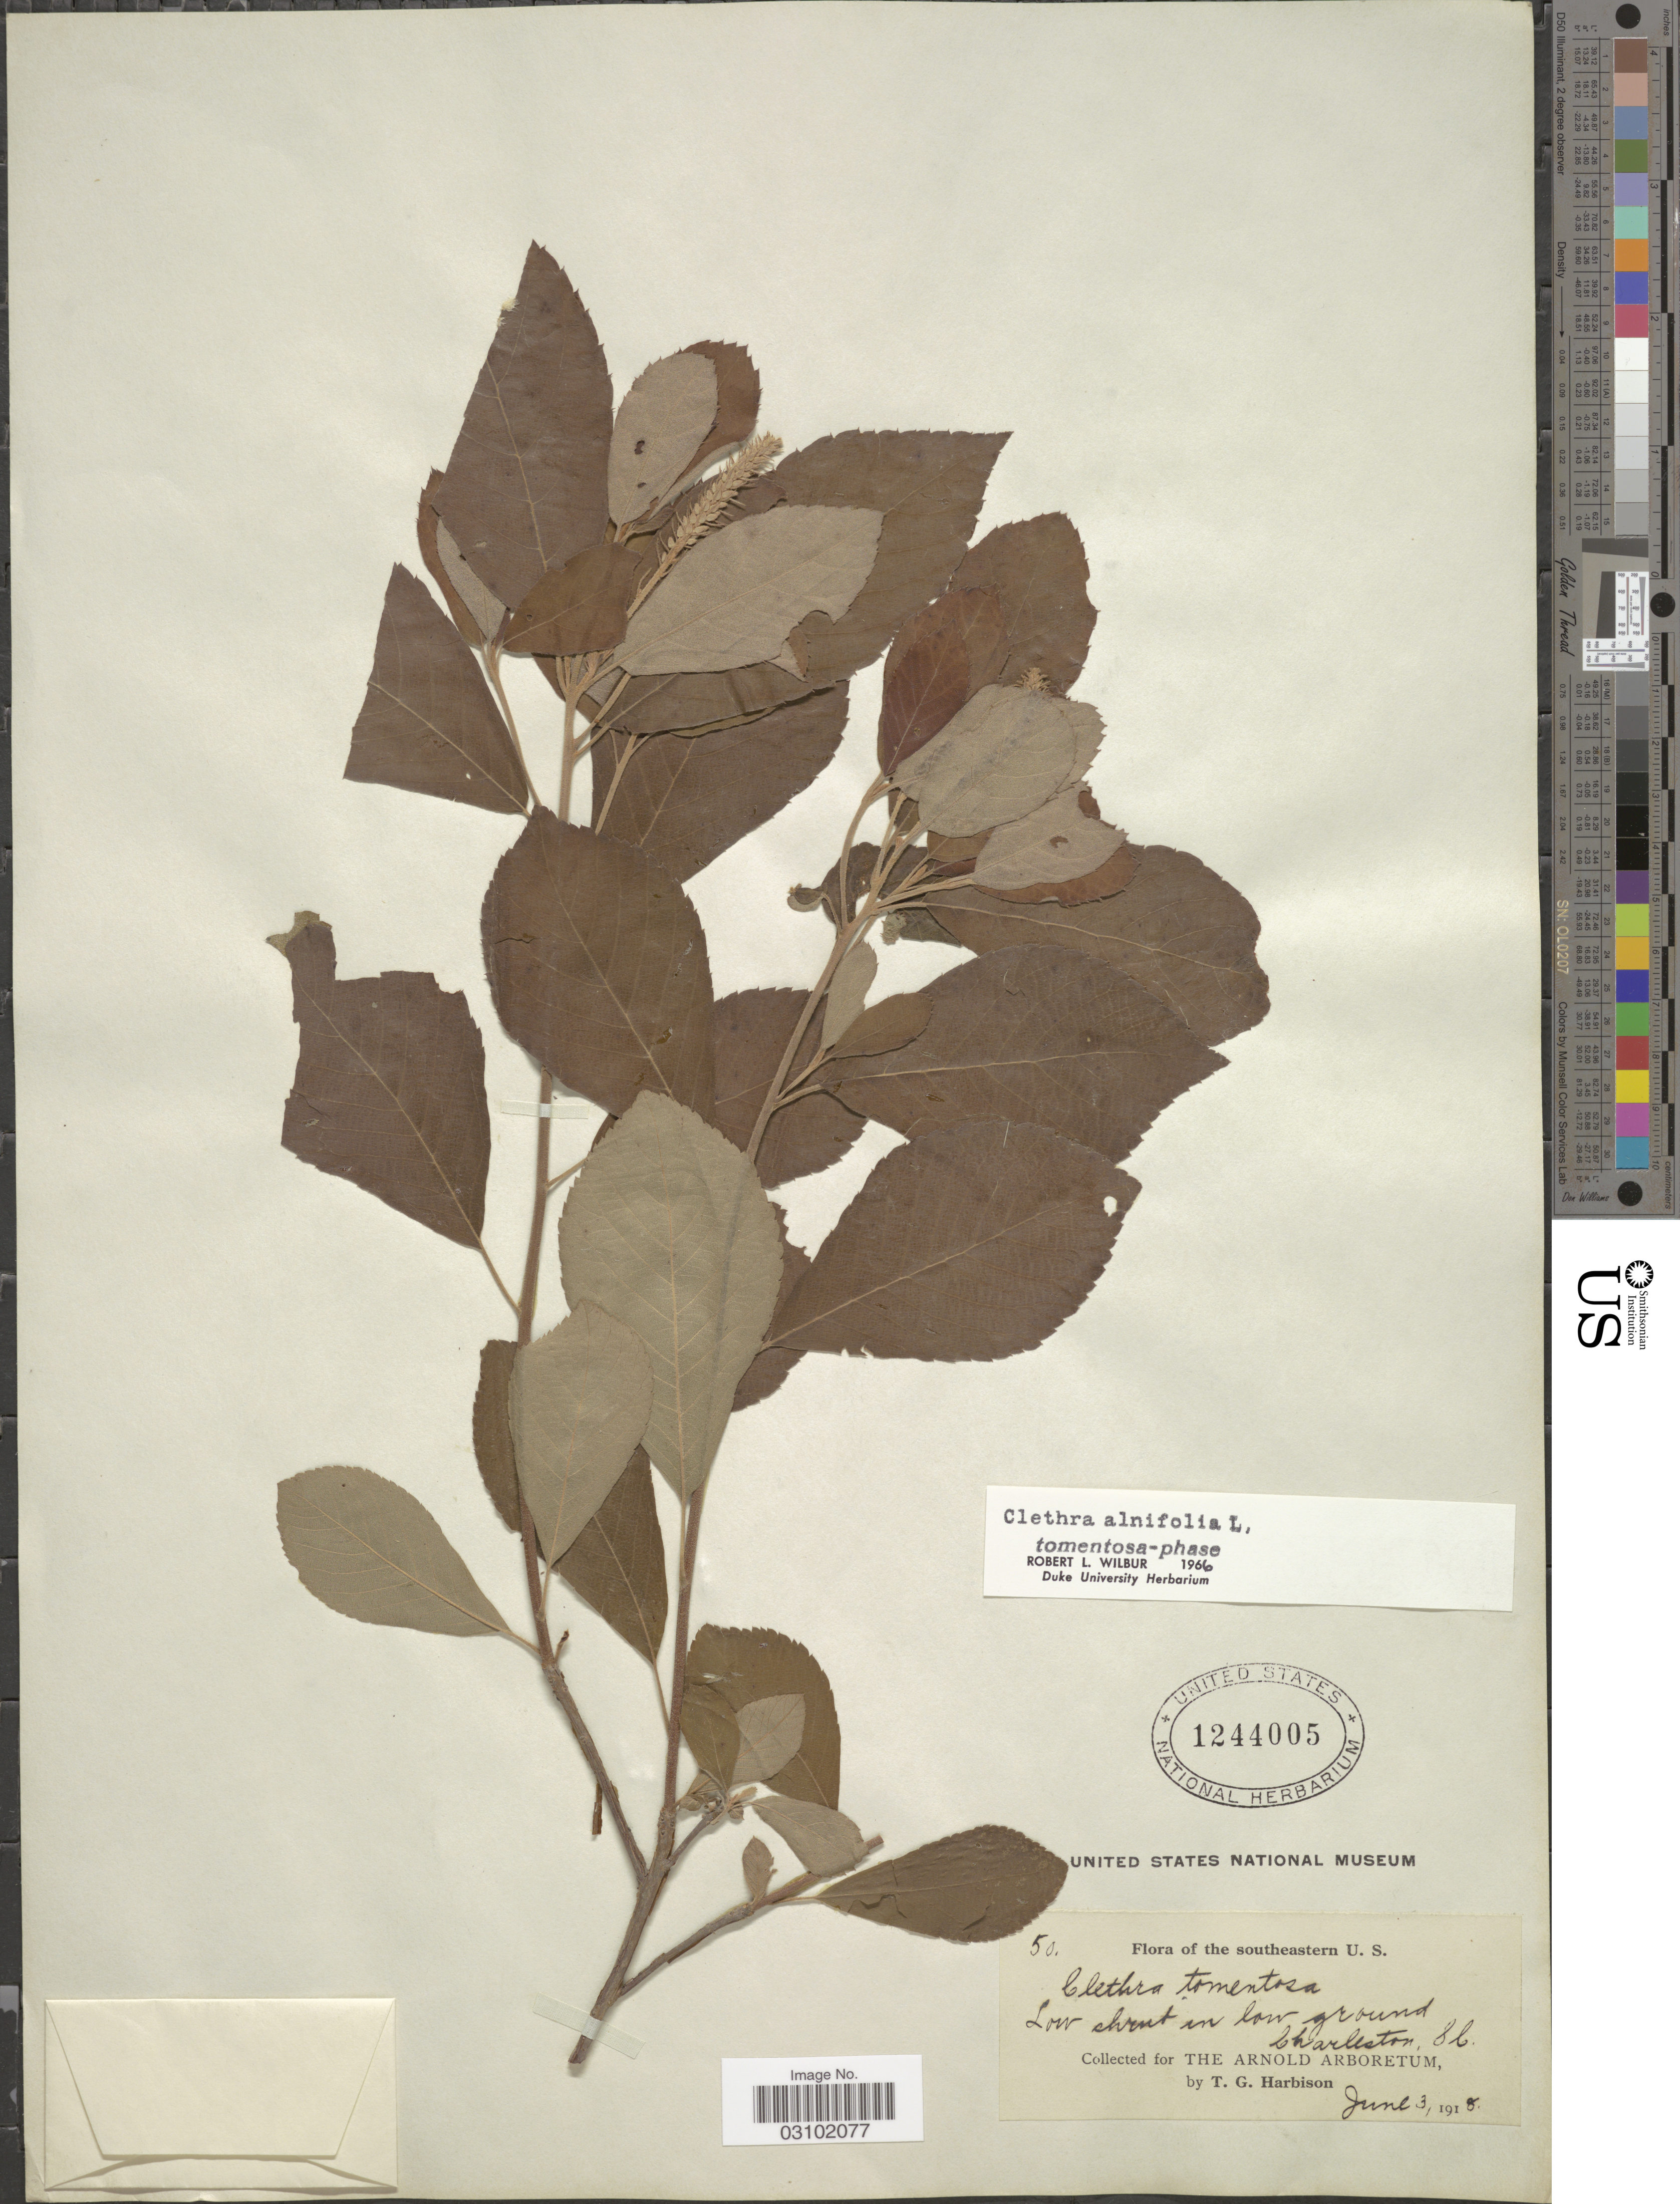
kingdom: Plantae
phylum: Tracheophyta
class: Magnoliopsida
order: Ericales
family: Clethraceae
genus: Clethra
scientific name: Clethra alnifolia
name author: L.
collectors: T. Harbison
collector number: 50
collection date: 1918-06-03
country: United States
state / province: South Carolina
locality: The southeastern U.S., Charleston.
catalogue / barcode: US 1244005